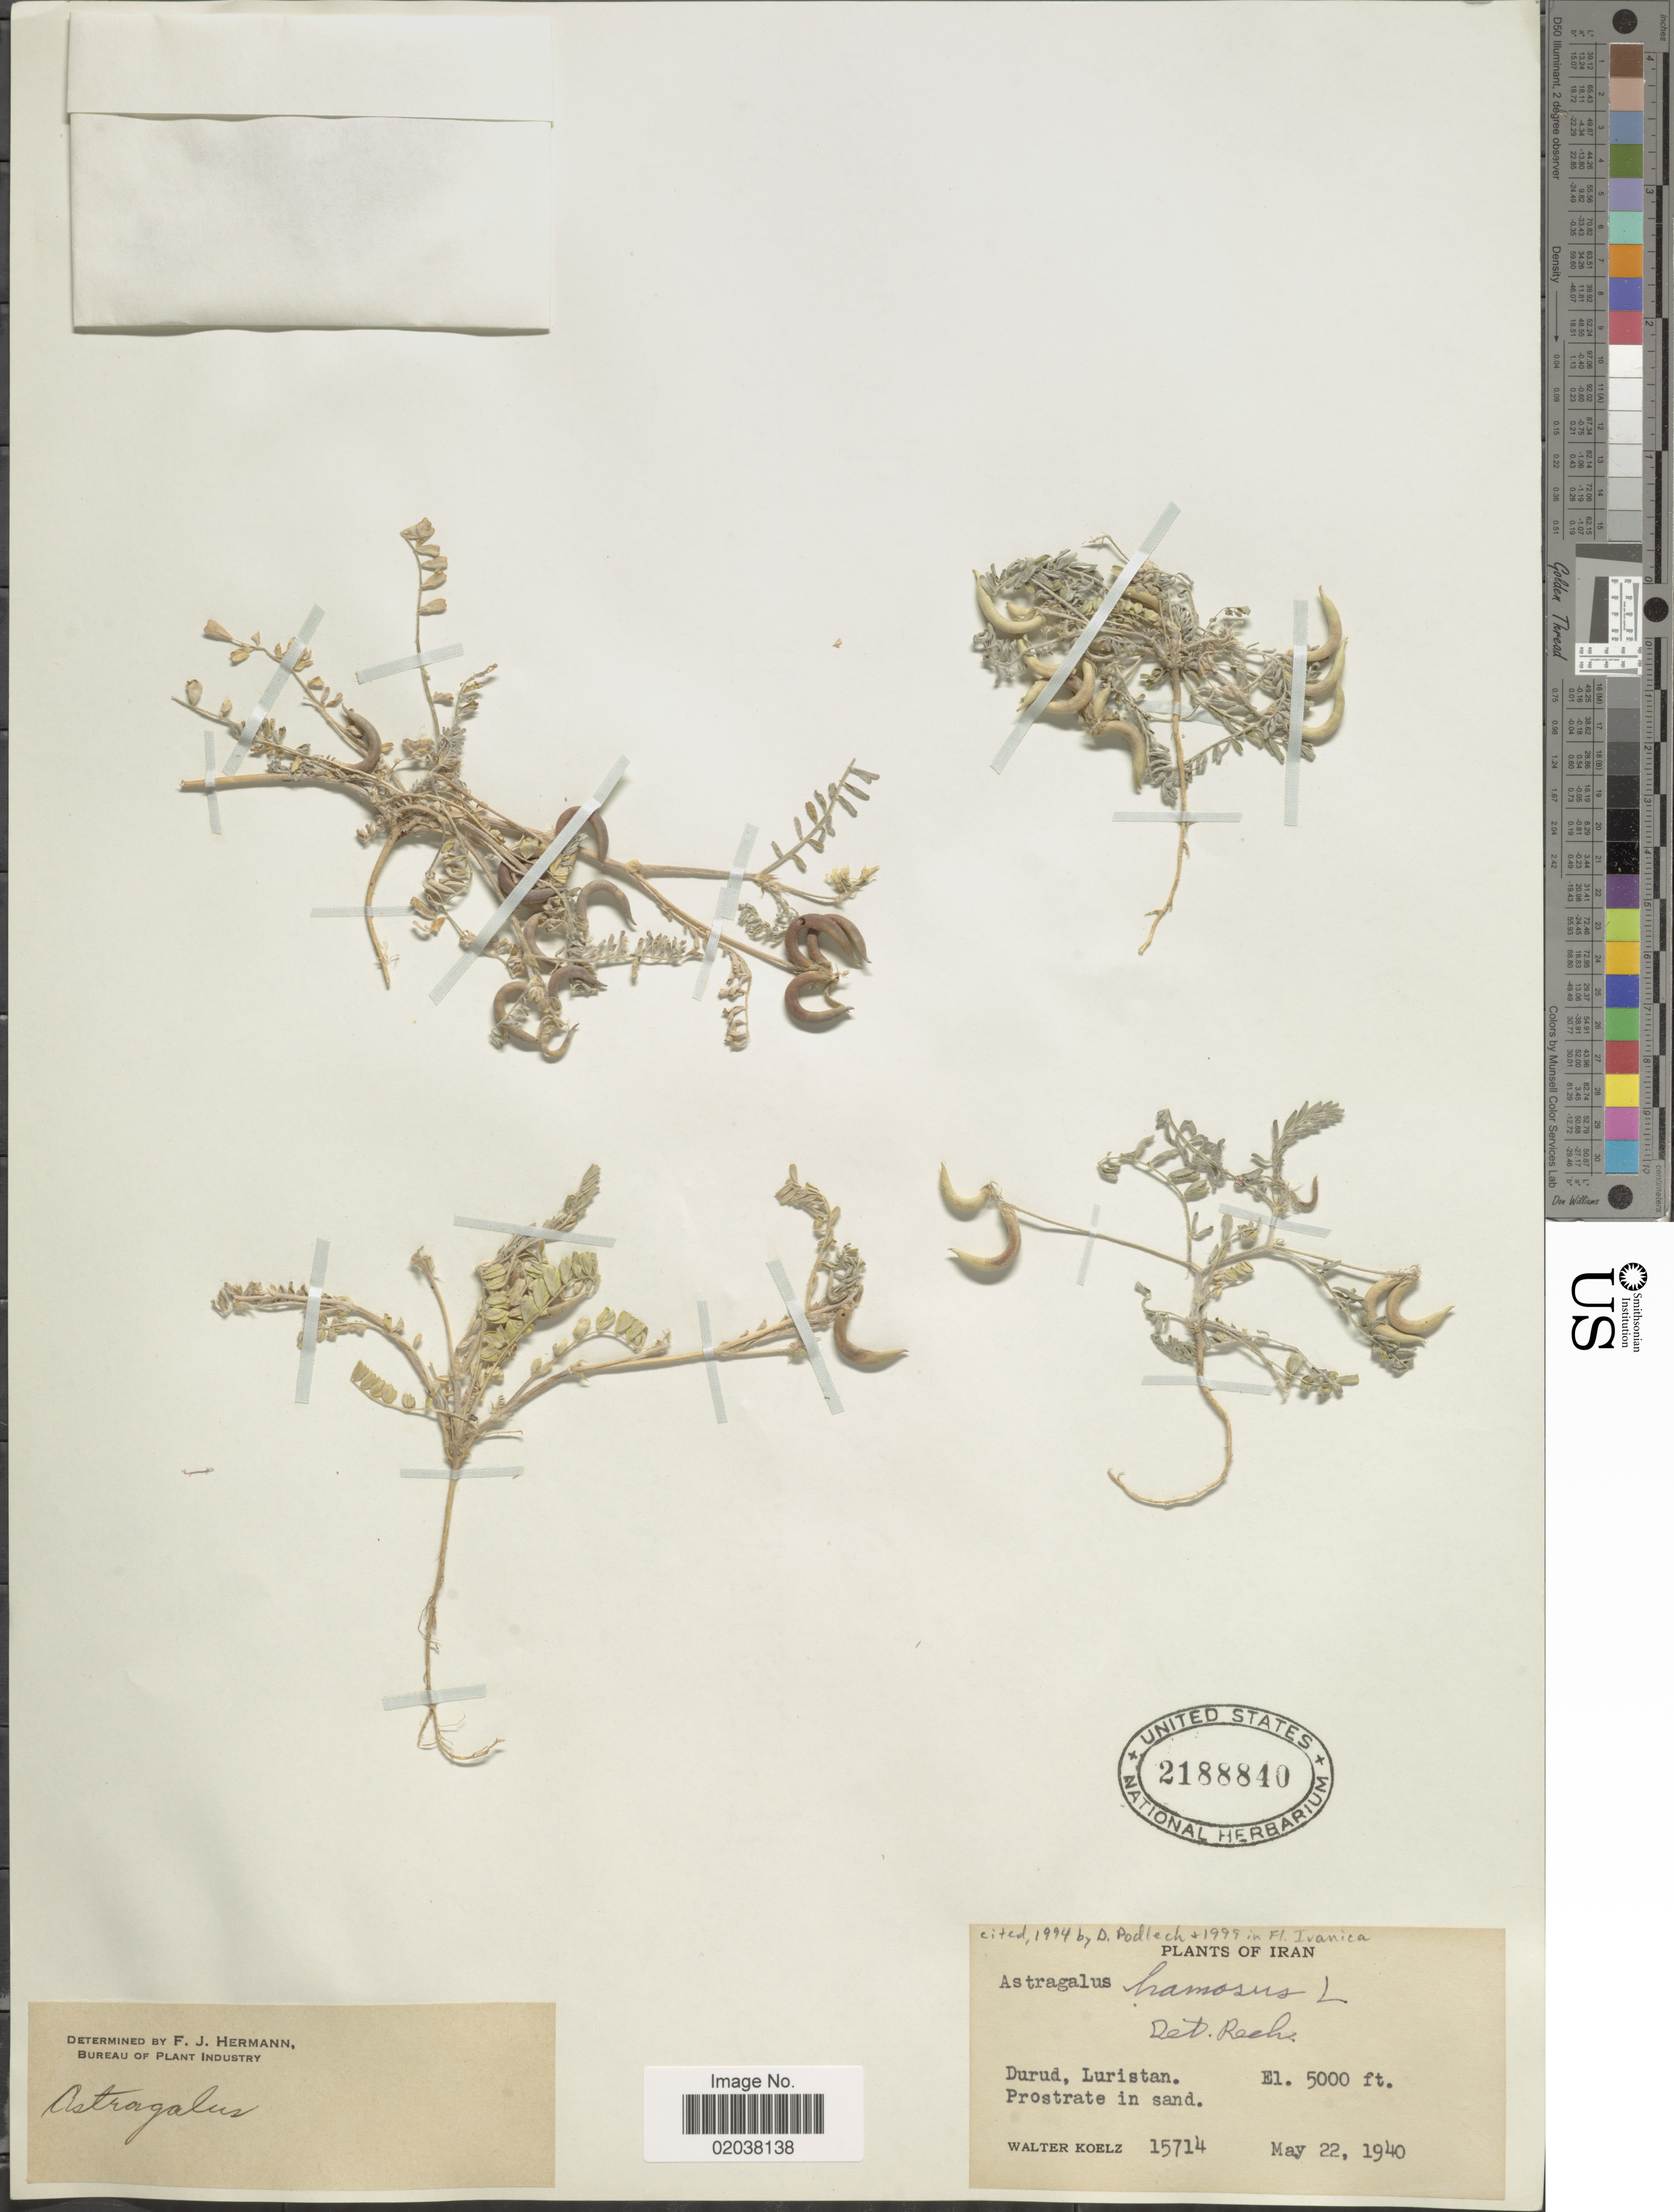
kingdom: Plantae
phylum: Tracheophyta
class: Magnoliopsida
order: Fabales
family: Fabaceae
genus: Astragalus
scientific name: Astragalus hamosus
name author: L.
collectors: W. N. Koelz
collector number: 15714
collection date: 1940-05-22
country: Iran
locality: Durud, Luristan, Prostrate in sand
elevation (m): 1524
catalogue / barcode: US 2188840